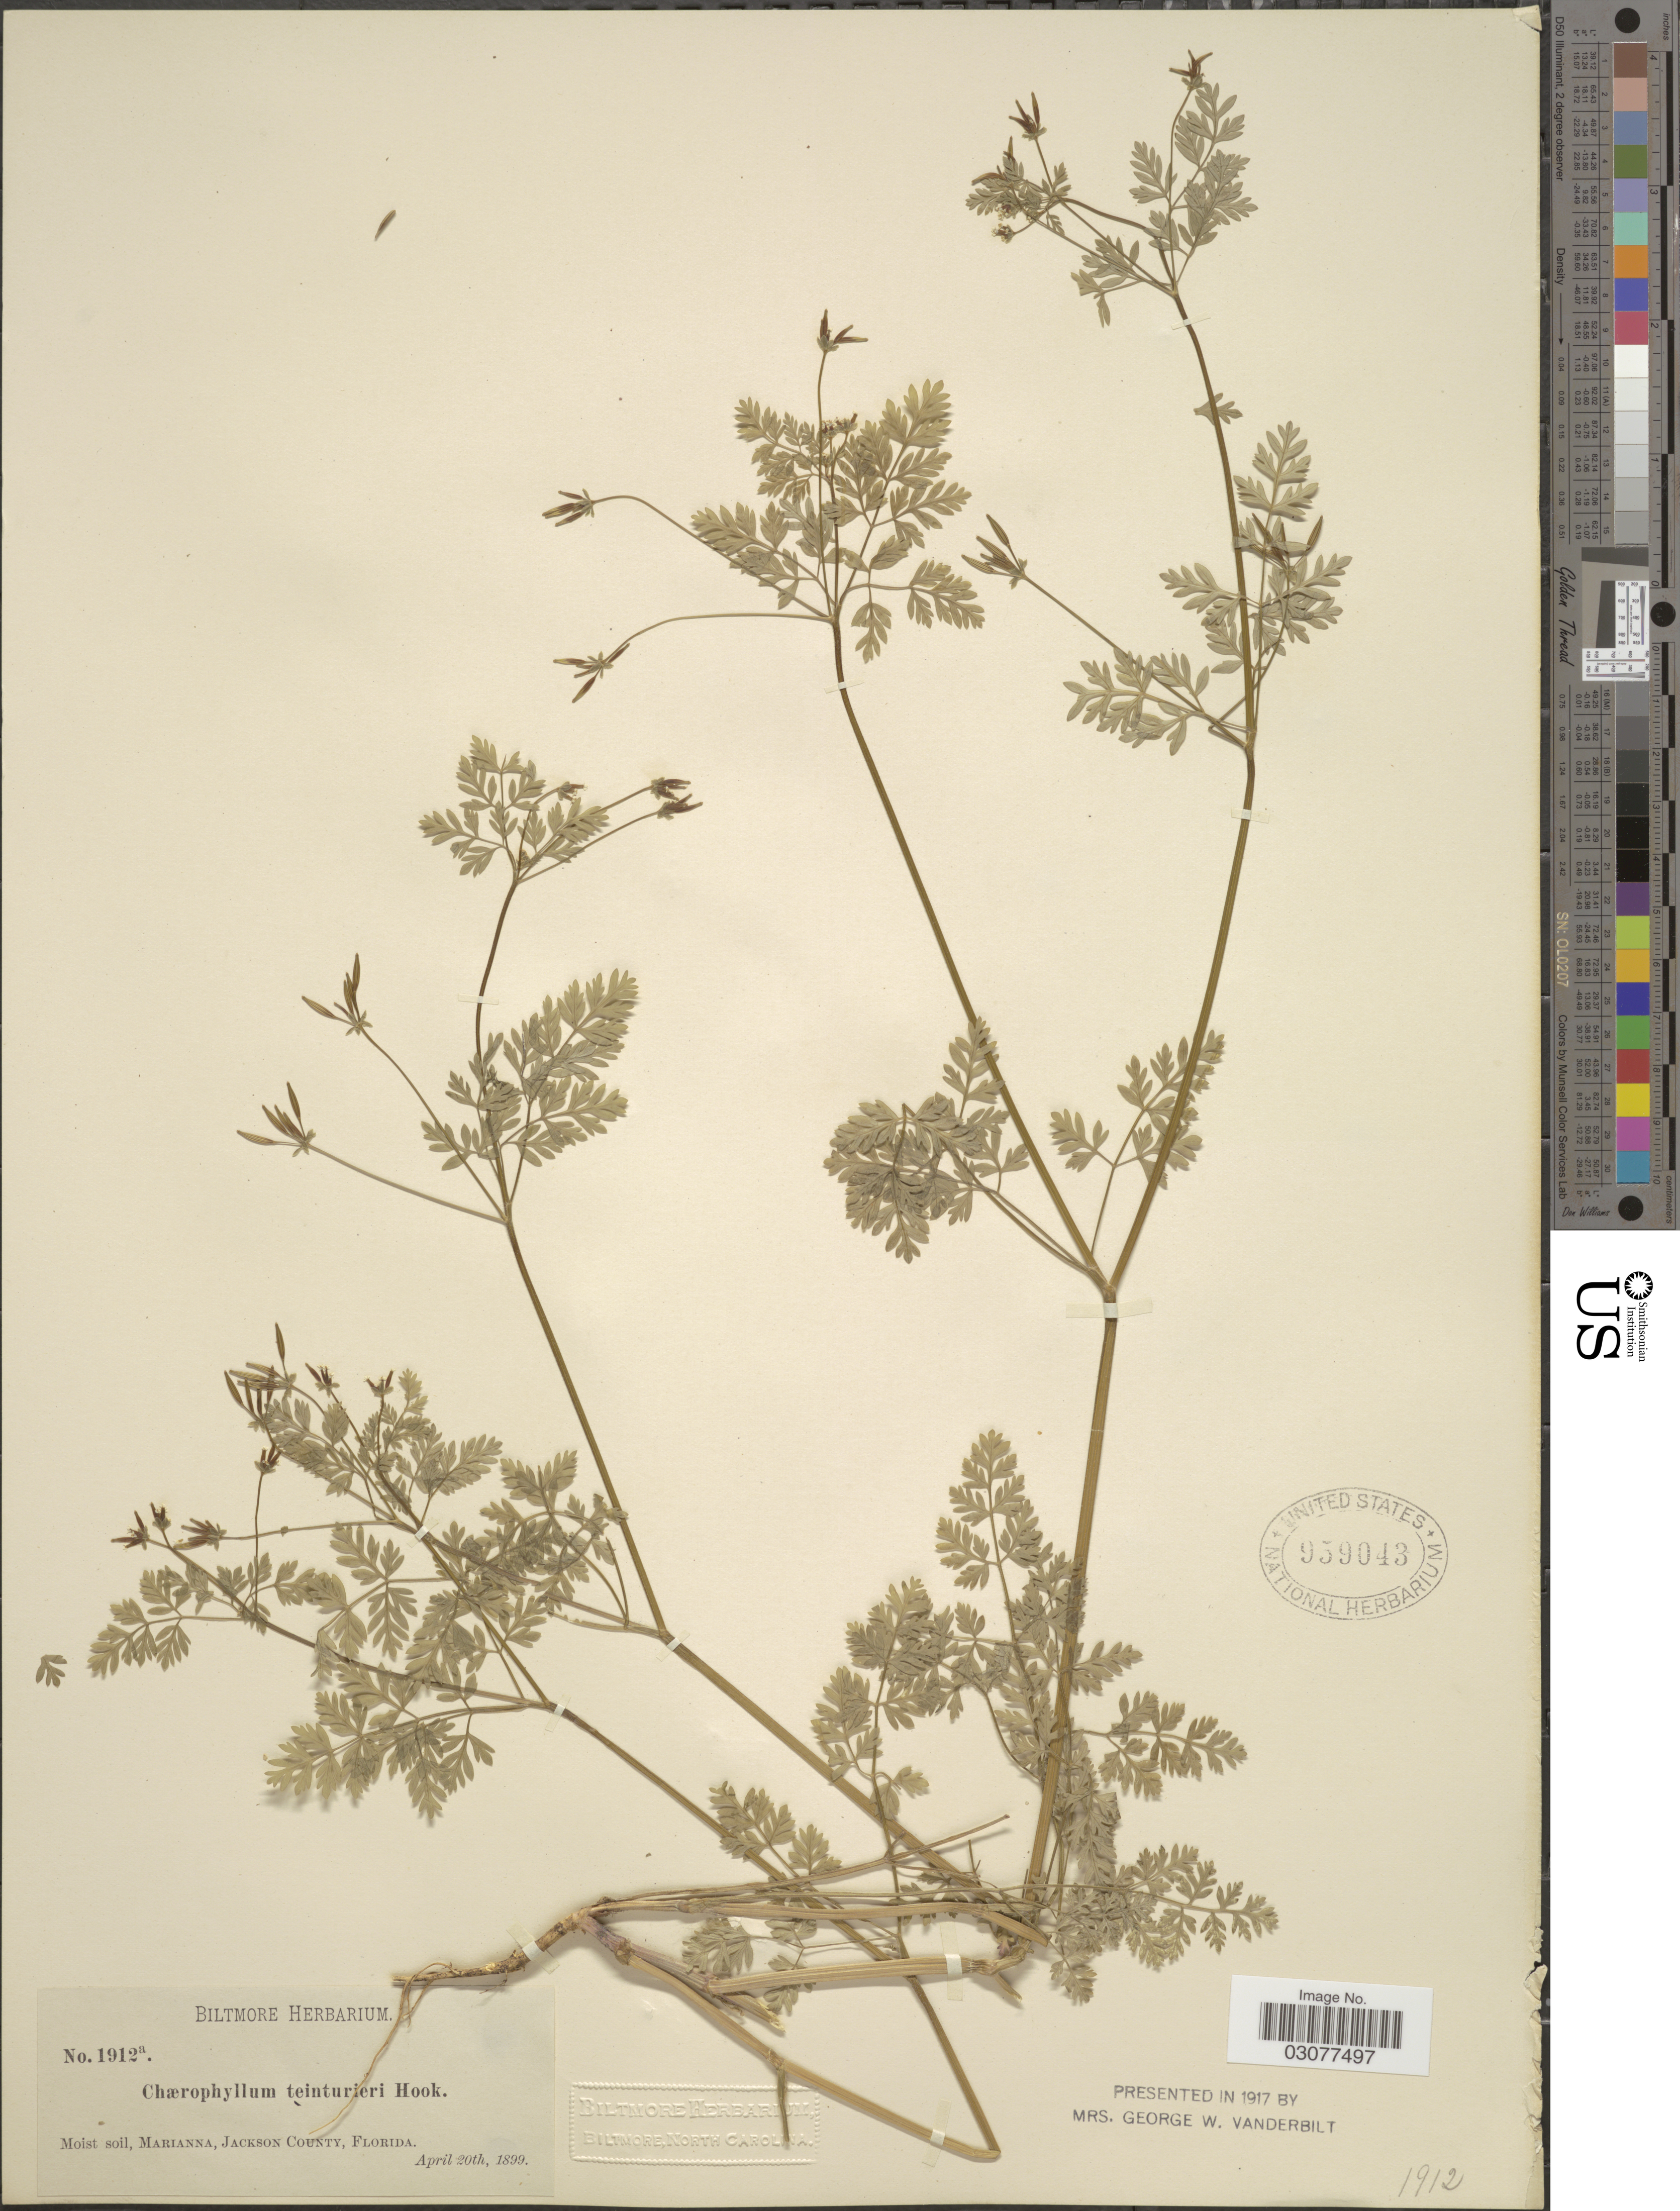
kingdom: Plantae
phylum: Tracheophyta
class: Magnoliopsida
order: Apiales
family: Apiaceae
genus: Chaerophyllum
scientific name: Chaerophyllum tainturieri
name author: Hook.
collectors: ex herb. Biltmore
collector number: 1912a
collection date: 1899-04-20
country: United States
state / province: Florida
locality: Moist soil, Marianna, Jackson County.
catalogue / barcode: US 959043